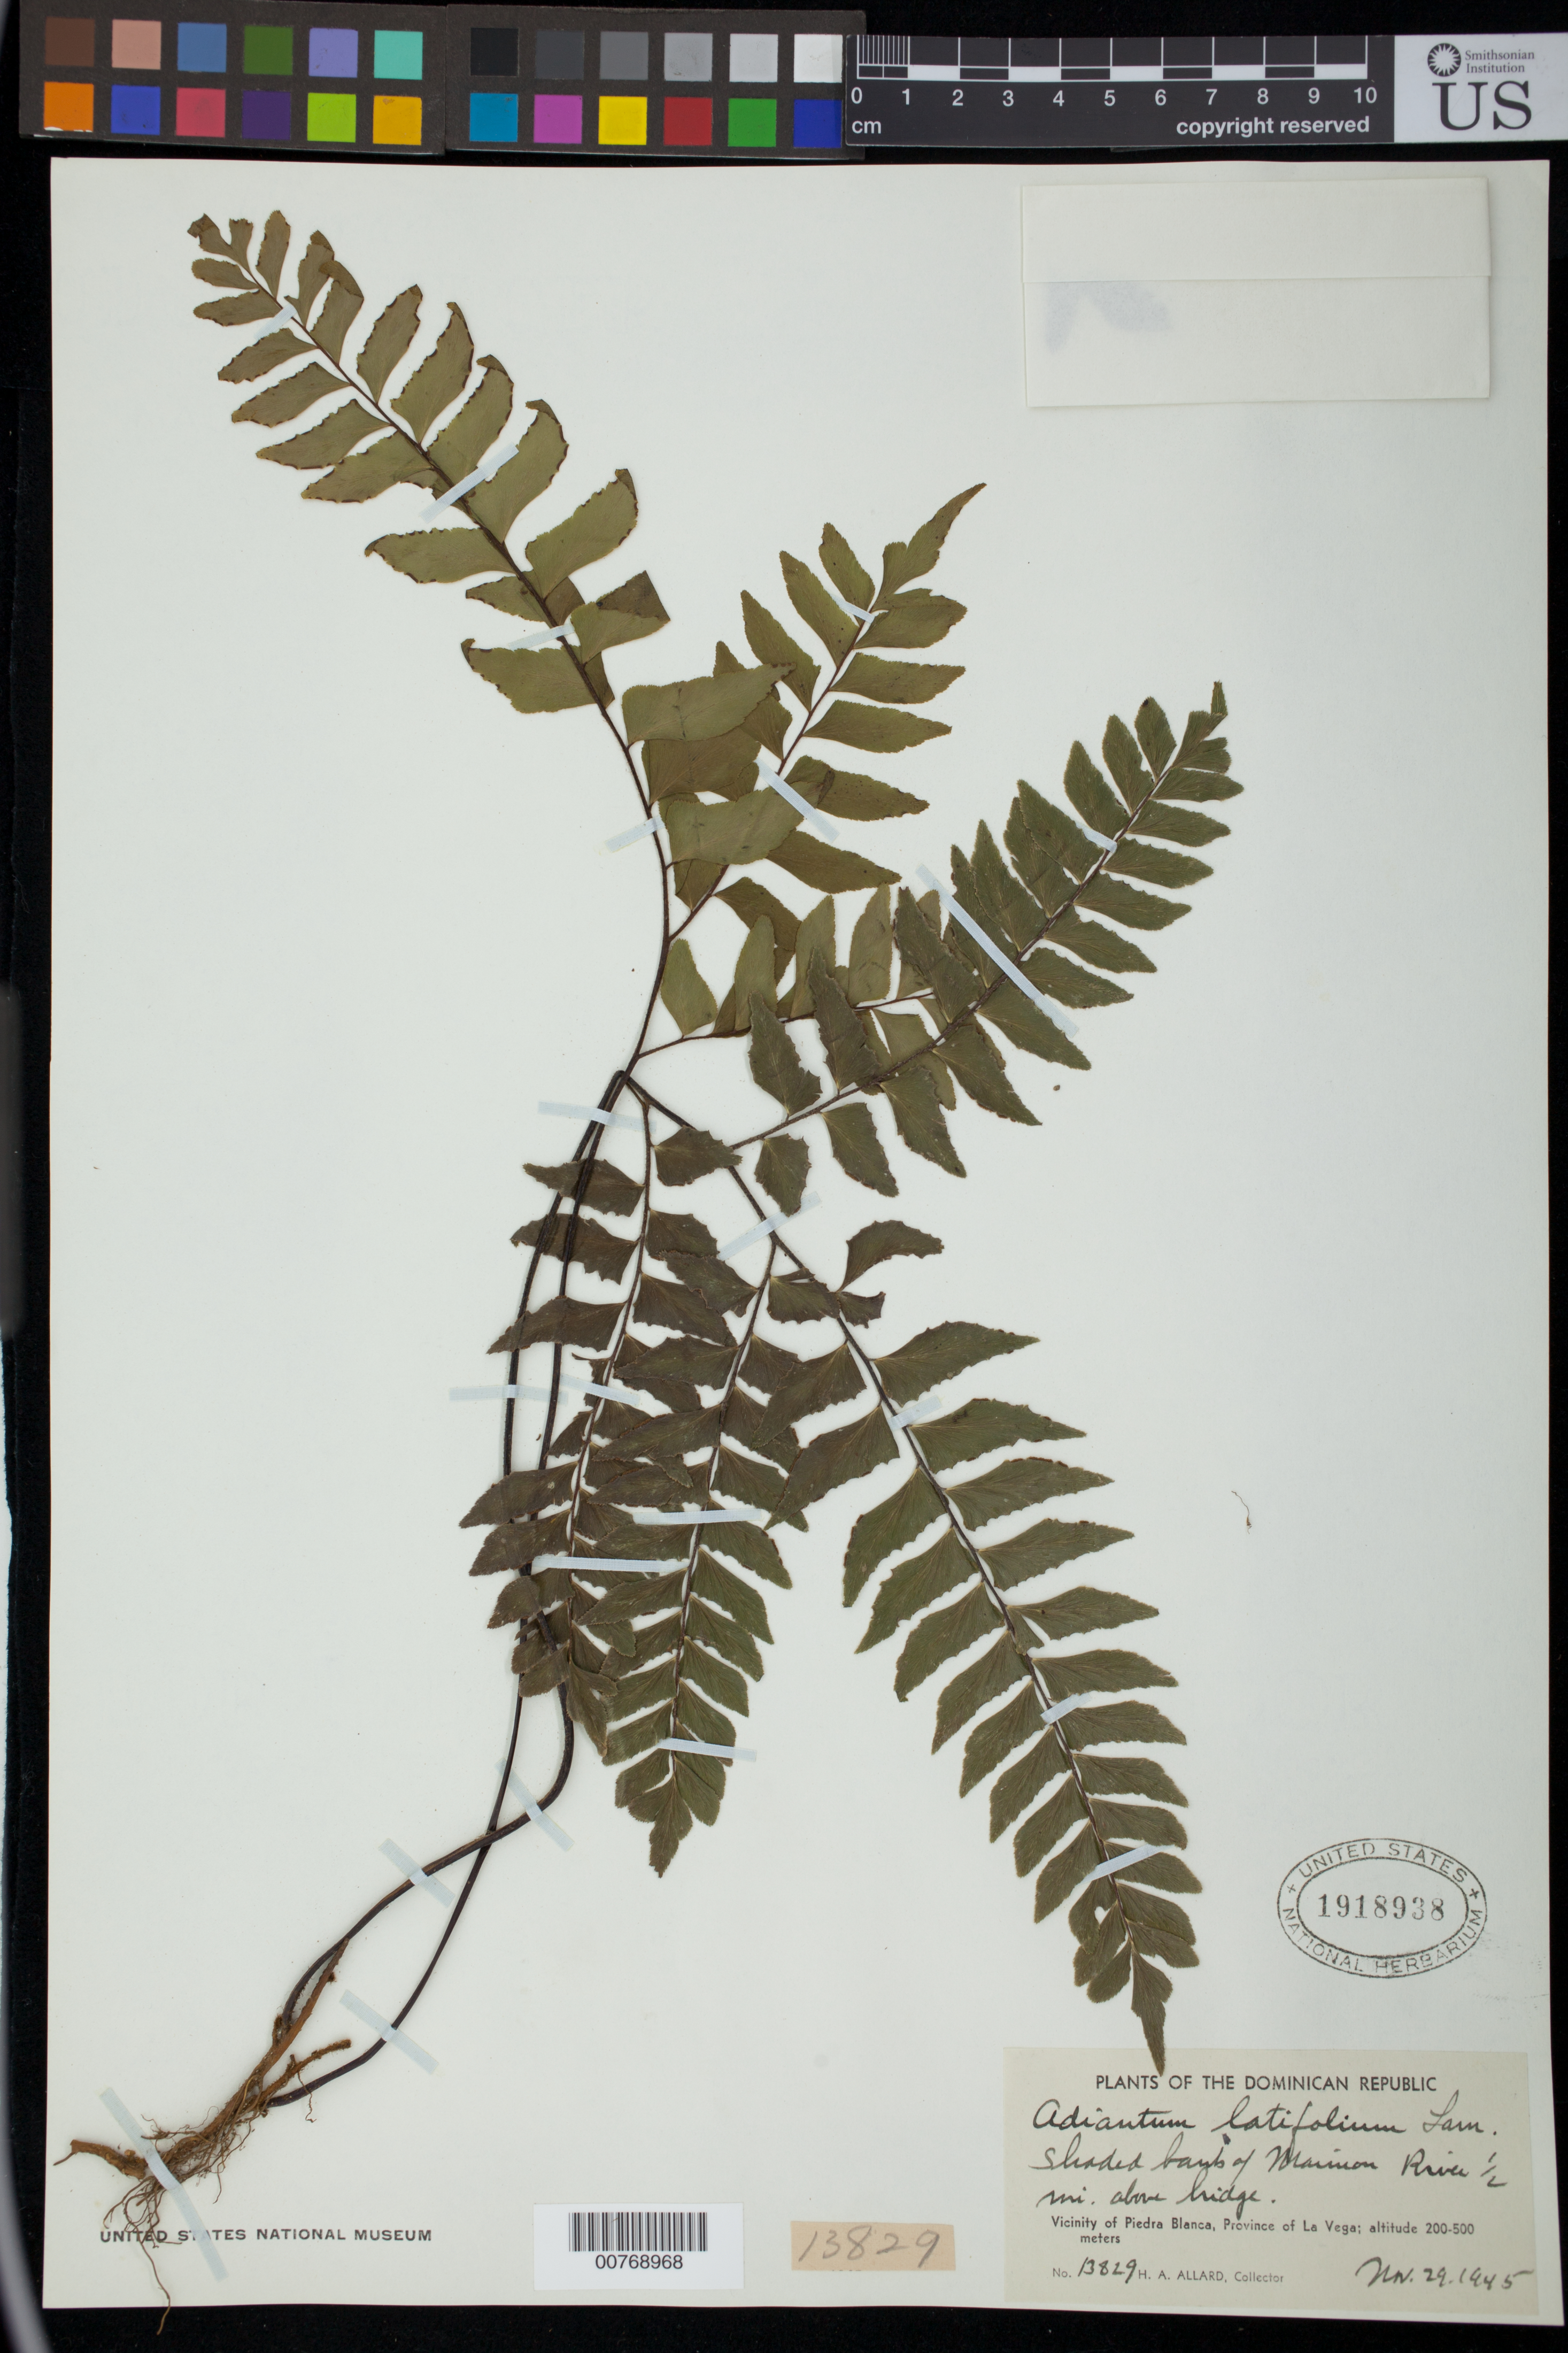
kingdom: Plantae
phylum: Tracheophyta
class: Polypodiopsida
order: Polypodiales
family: Pteridaceae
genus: Adiantum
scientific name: Adiantum latifolium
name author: Lam.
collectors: H. A. Allard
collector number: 13829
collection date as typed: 29 Nov 1945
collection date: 1945-11-29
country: Dominican Republic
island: Hispaniola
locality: Vicinity of Piedra Blanca, Province La Vega, shaded banks of Maimon River, 0.5 mi above bridge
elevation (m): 200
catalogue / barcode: US 1918938